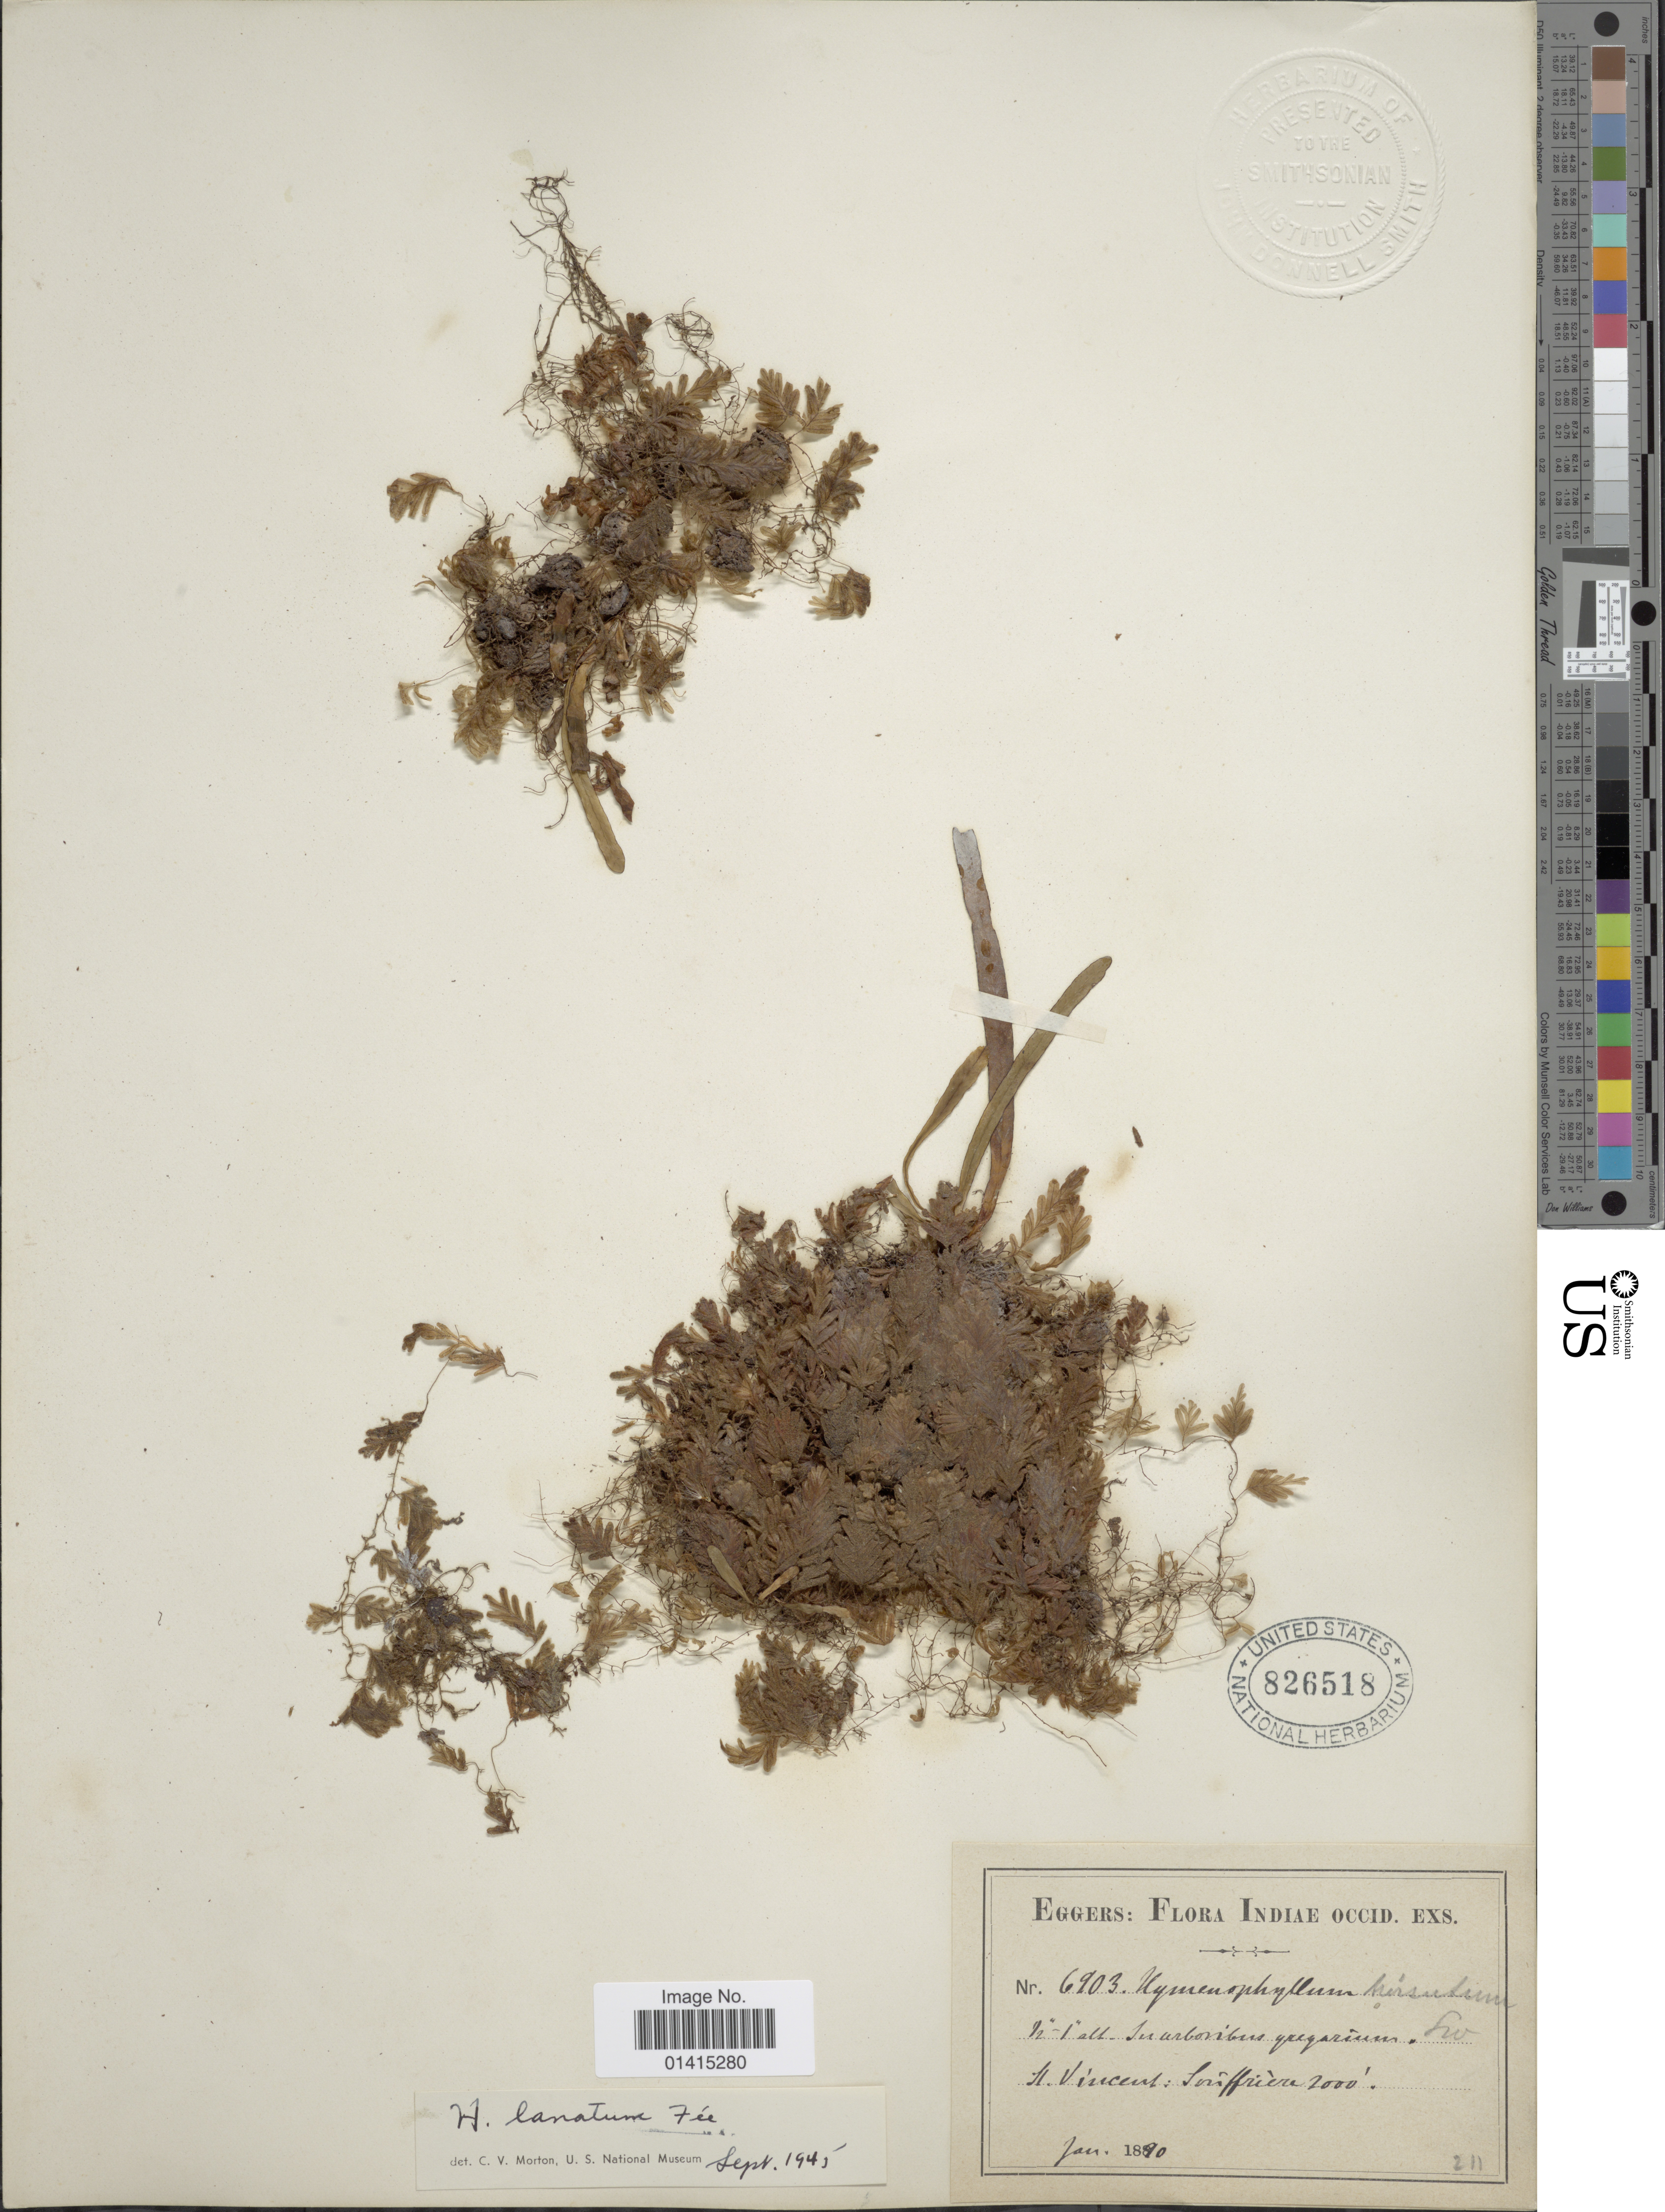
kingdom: Plantae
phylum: Tracheophyta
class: Polypodiopsida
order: Hymenophyllales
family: Hymenophyllaceae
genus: Hymenophyllum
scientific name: Hymenophyllum lanatum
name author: Fée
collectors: -. Eggers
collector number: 6903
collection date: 1890-01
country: St. Vincent - Grenadines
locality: St. Vincent: Soufriere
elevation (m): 610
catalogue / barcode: US 826518